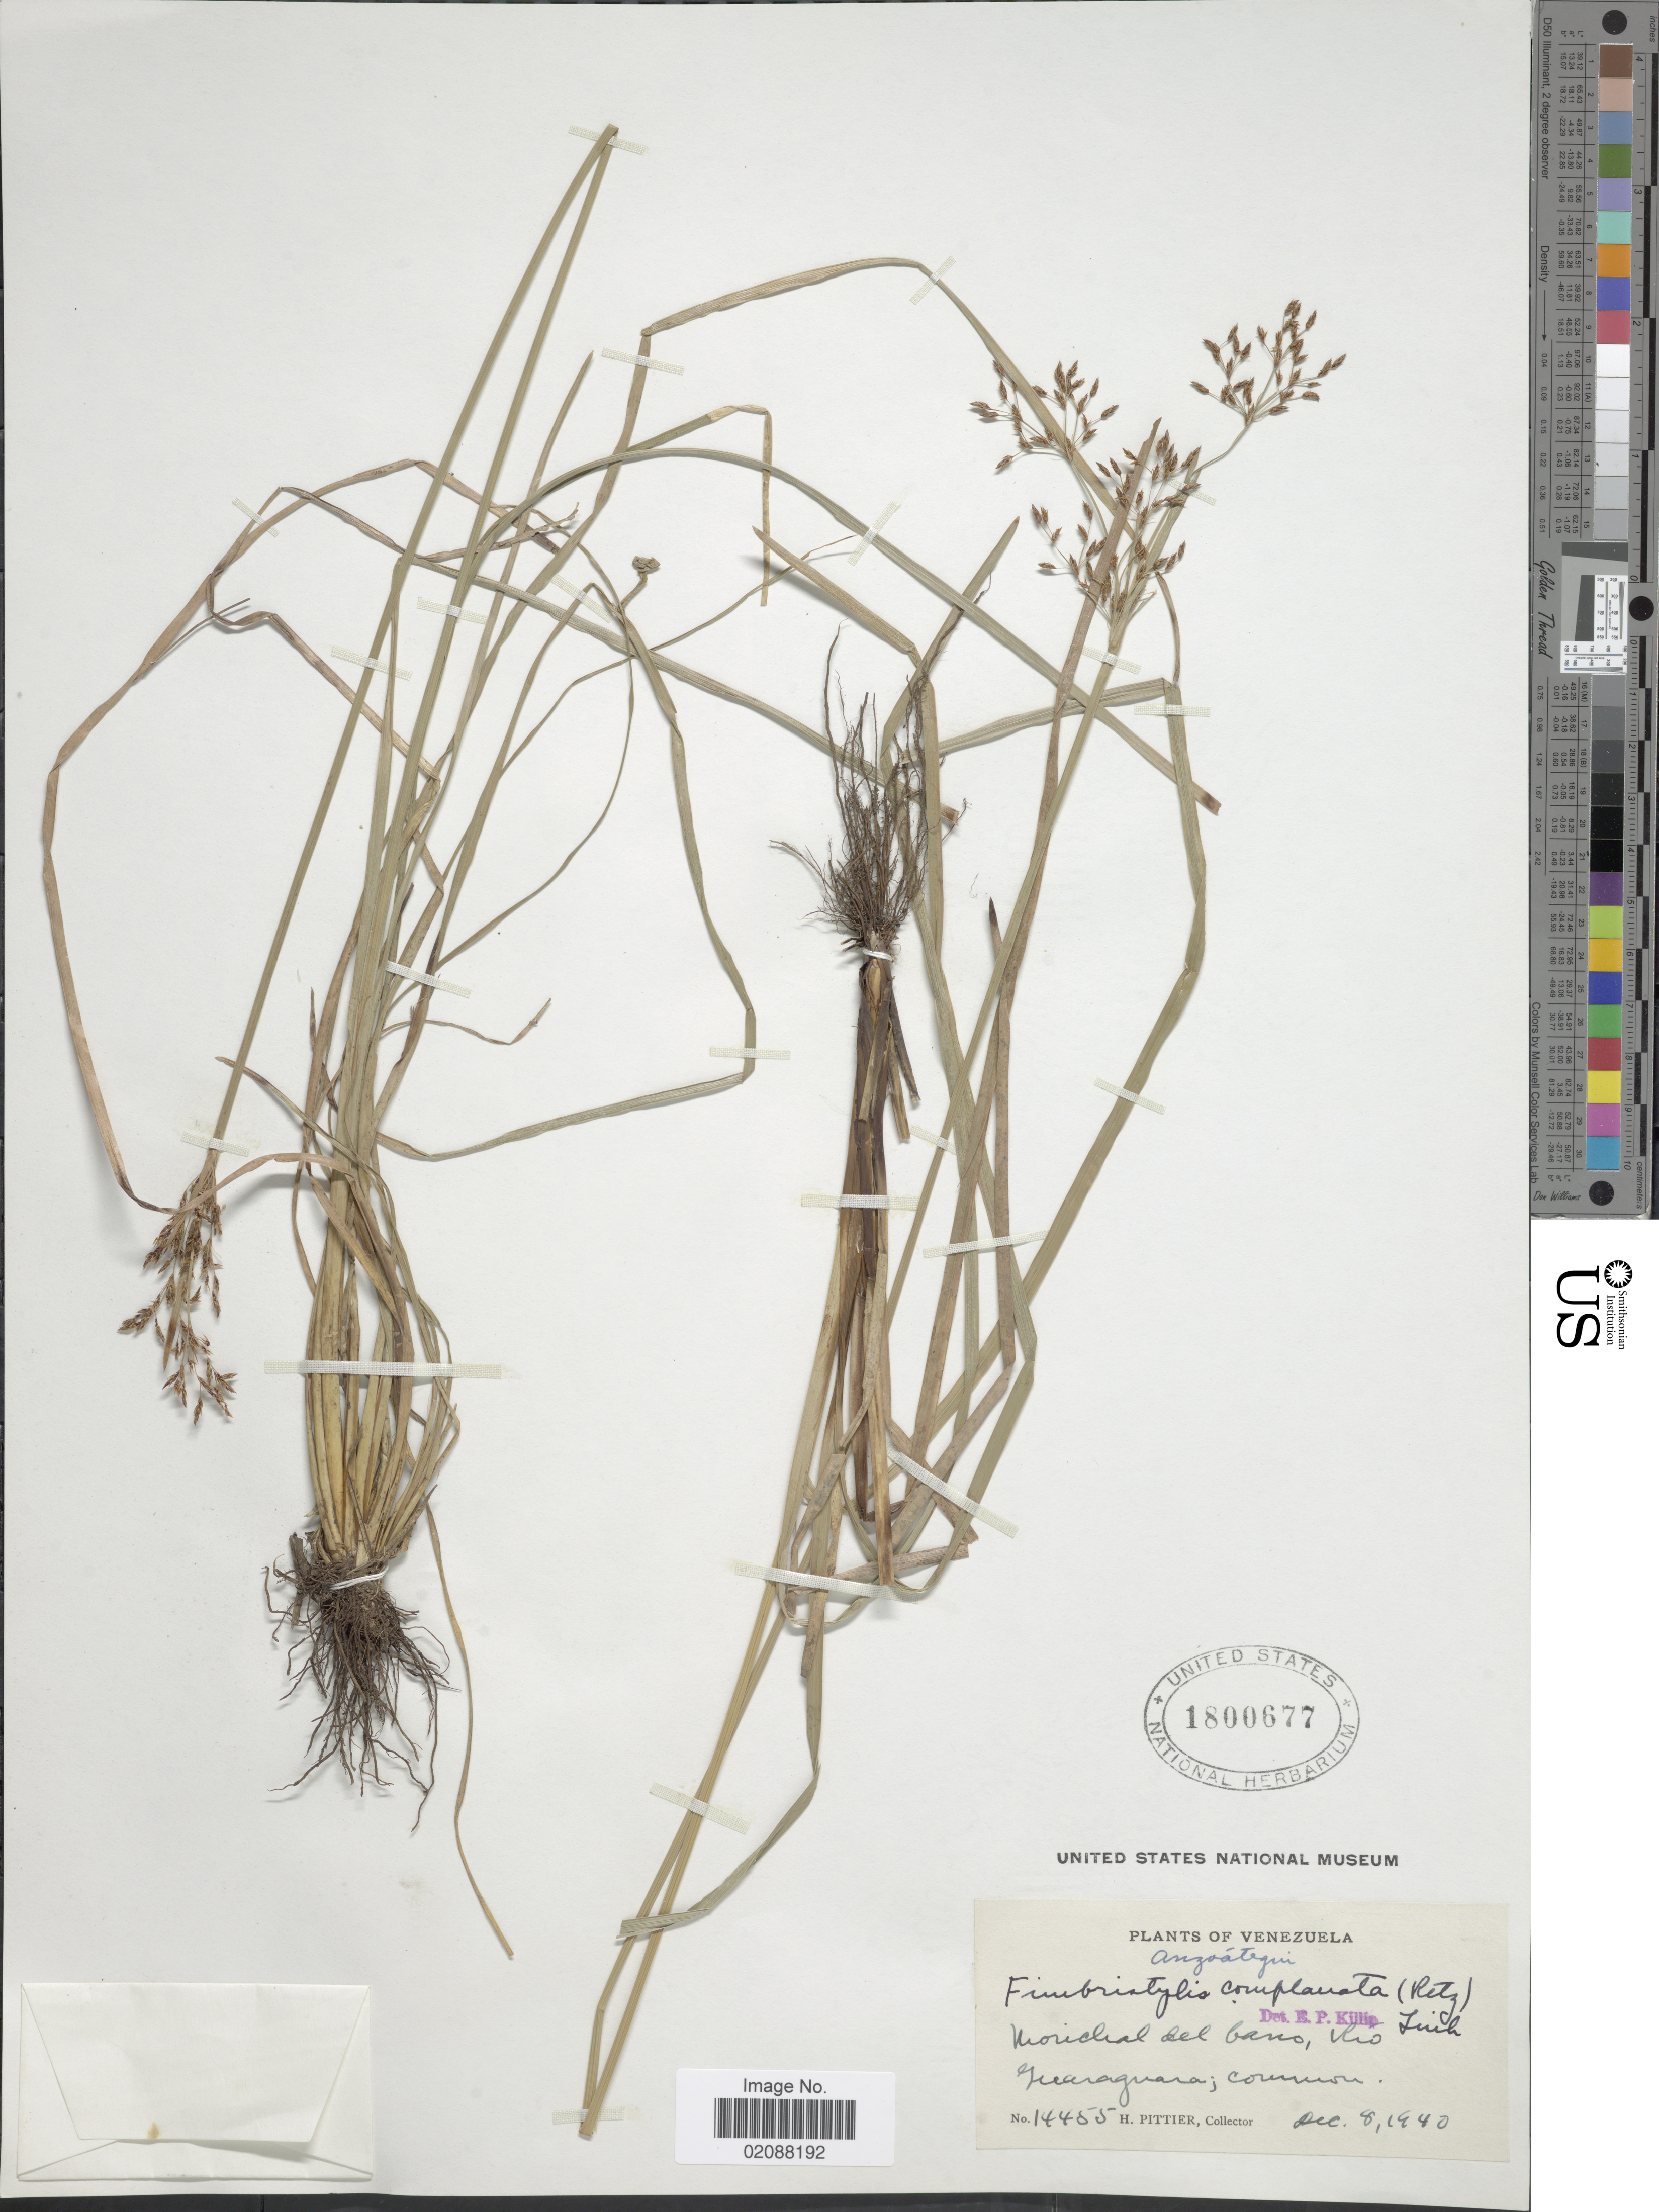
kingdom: Plantae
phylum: Tracheophyta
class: Liliopsida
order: Poales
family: Cyperaceae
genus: Fimbristylis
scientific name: Fimbristylis complanata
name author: (Retz.) Link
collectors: H. F. Pittier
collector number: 14455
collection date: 1940-12-08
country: Venezuela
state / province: Anzoategui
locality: Morichal del bano, Rio Guaraguara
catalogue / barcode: US 1800677